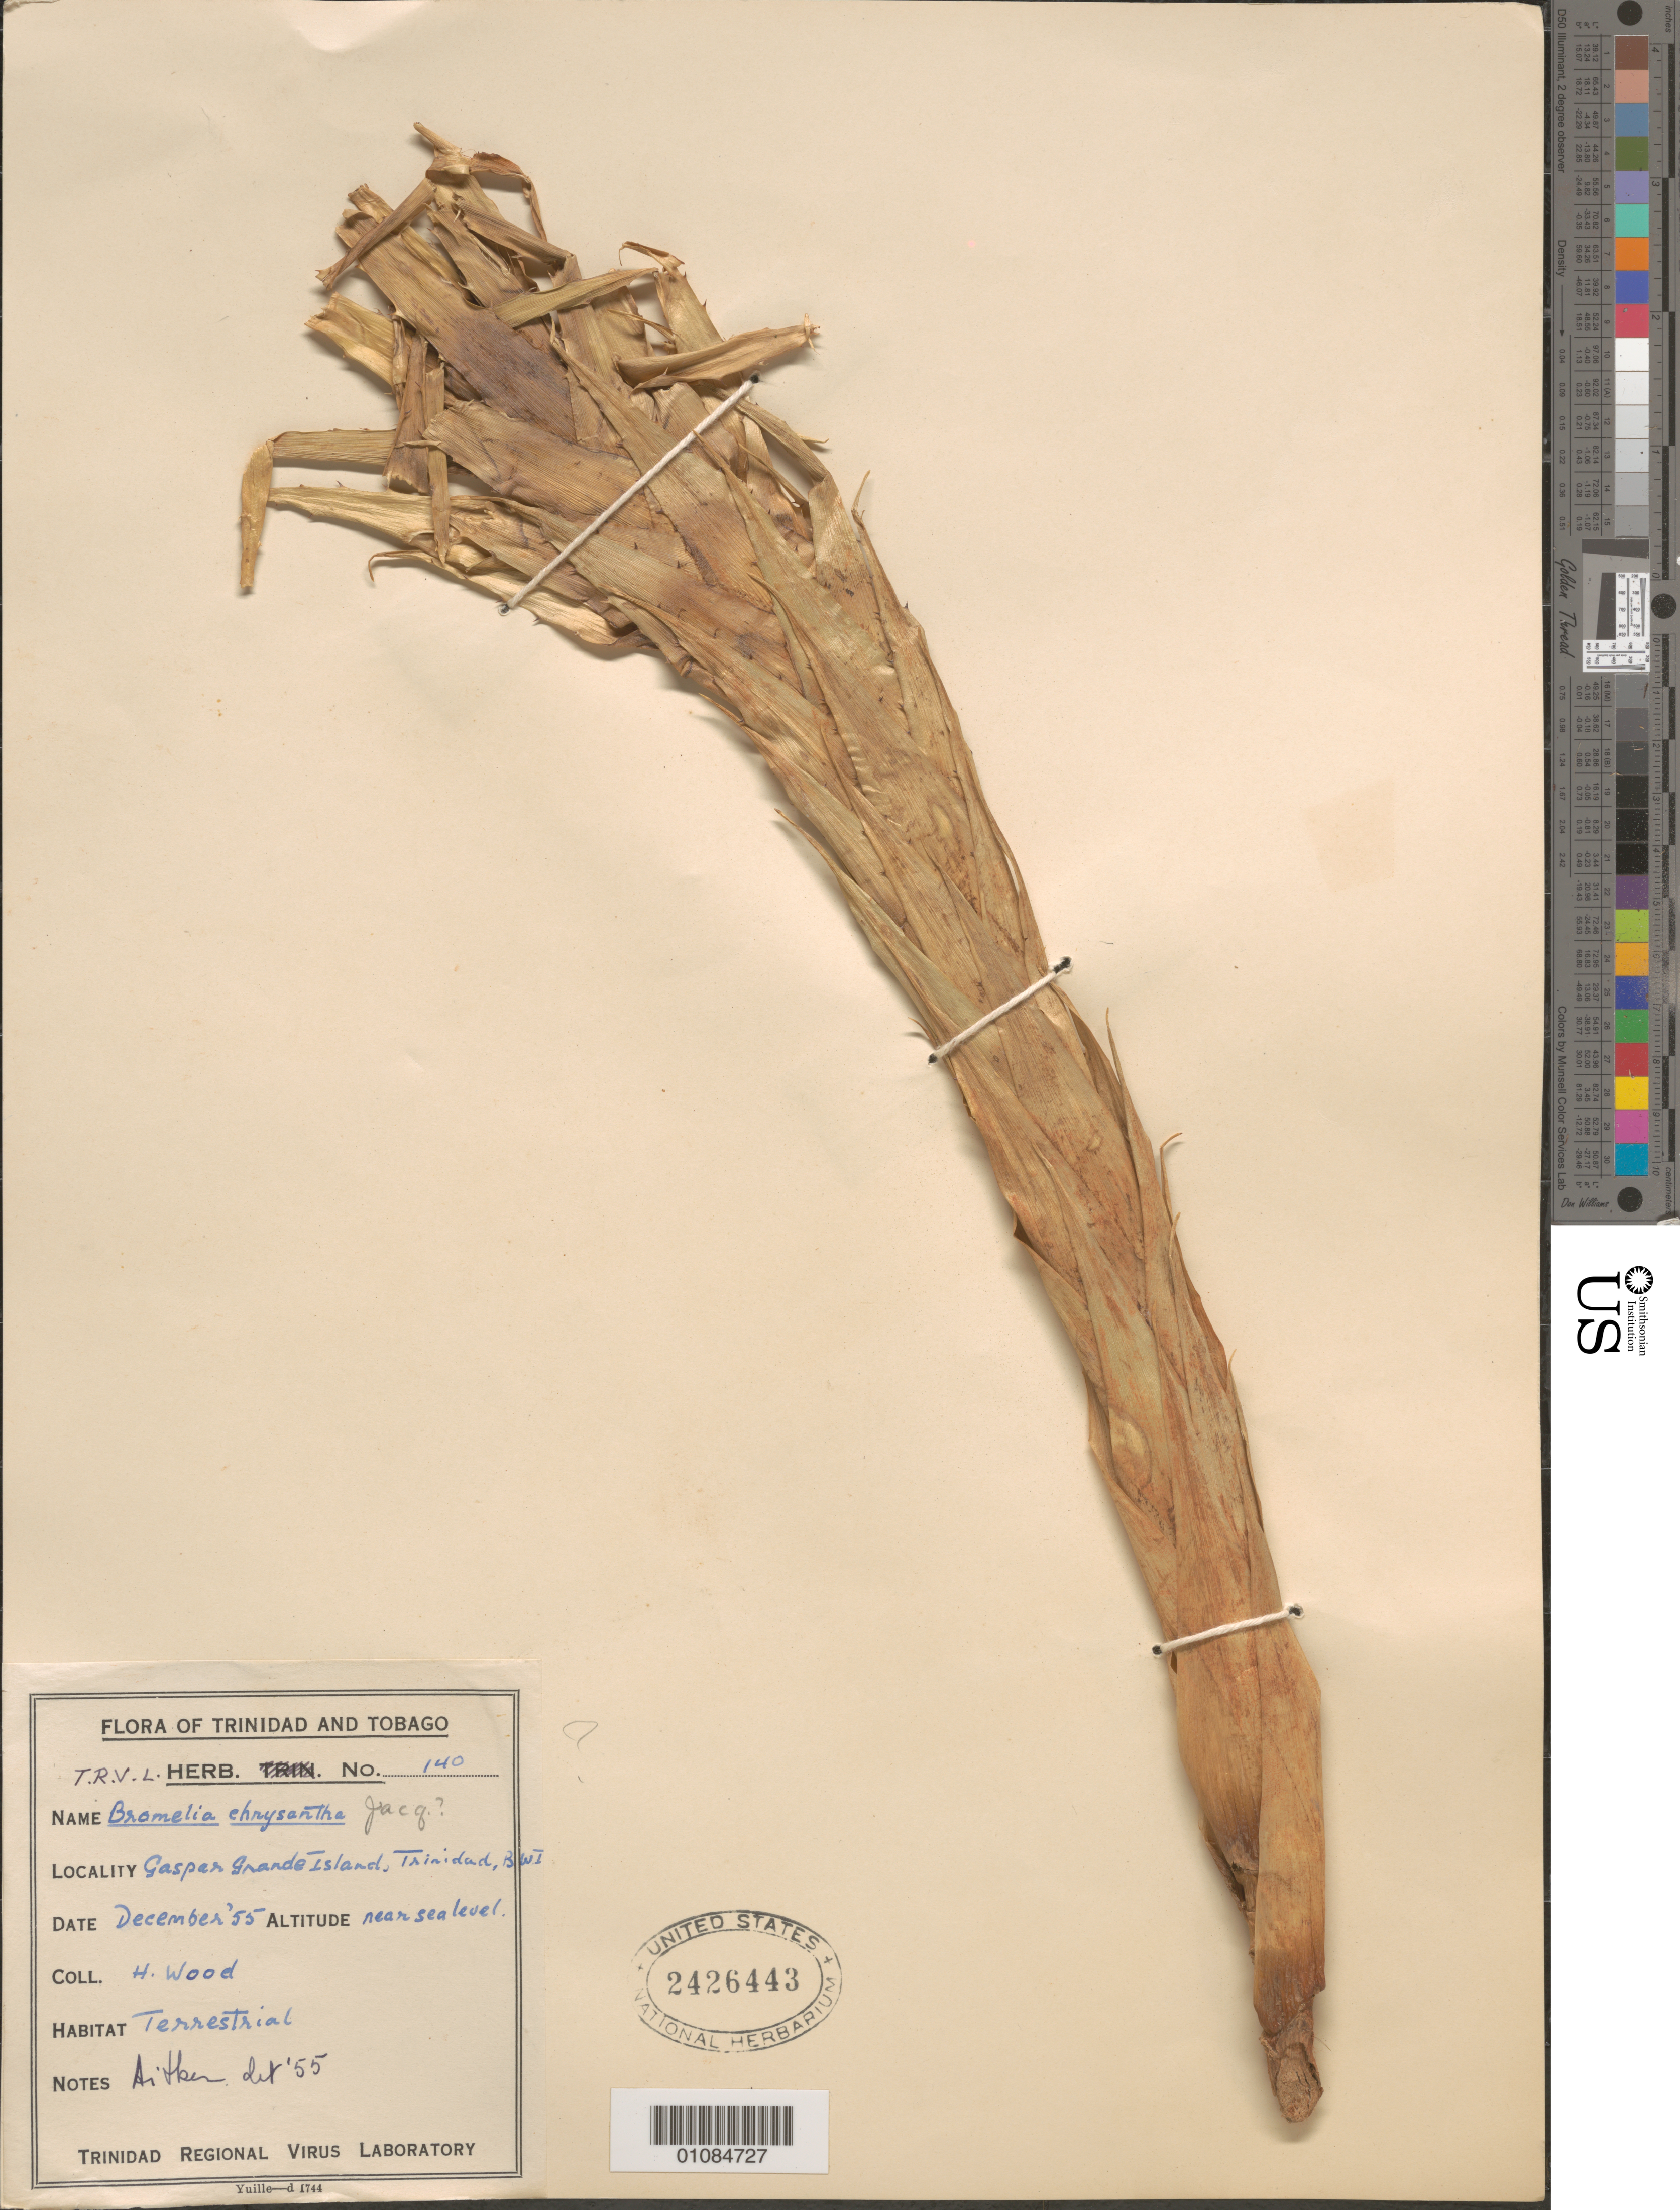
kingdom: Plantae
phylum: Tracheophyta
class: Liliopsida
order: Poales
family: Bromeliaceae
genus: Bromelia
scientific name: Bromelia chrysantha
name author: Jacq.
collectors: H. Wood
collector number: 140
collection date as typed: Dec 1955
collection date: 1955-12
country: Trinidad and Tobago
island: Trinidad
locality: Gaspar Grande Island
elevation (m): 0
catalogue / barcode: US 2426443